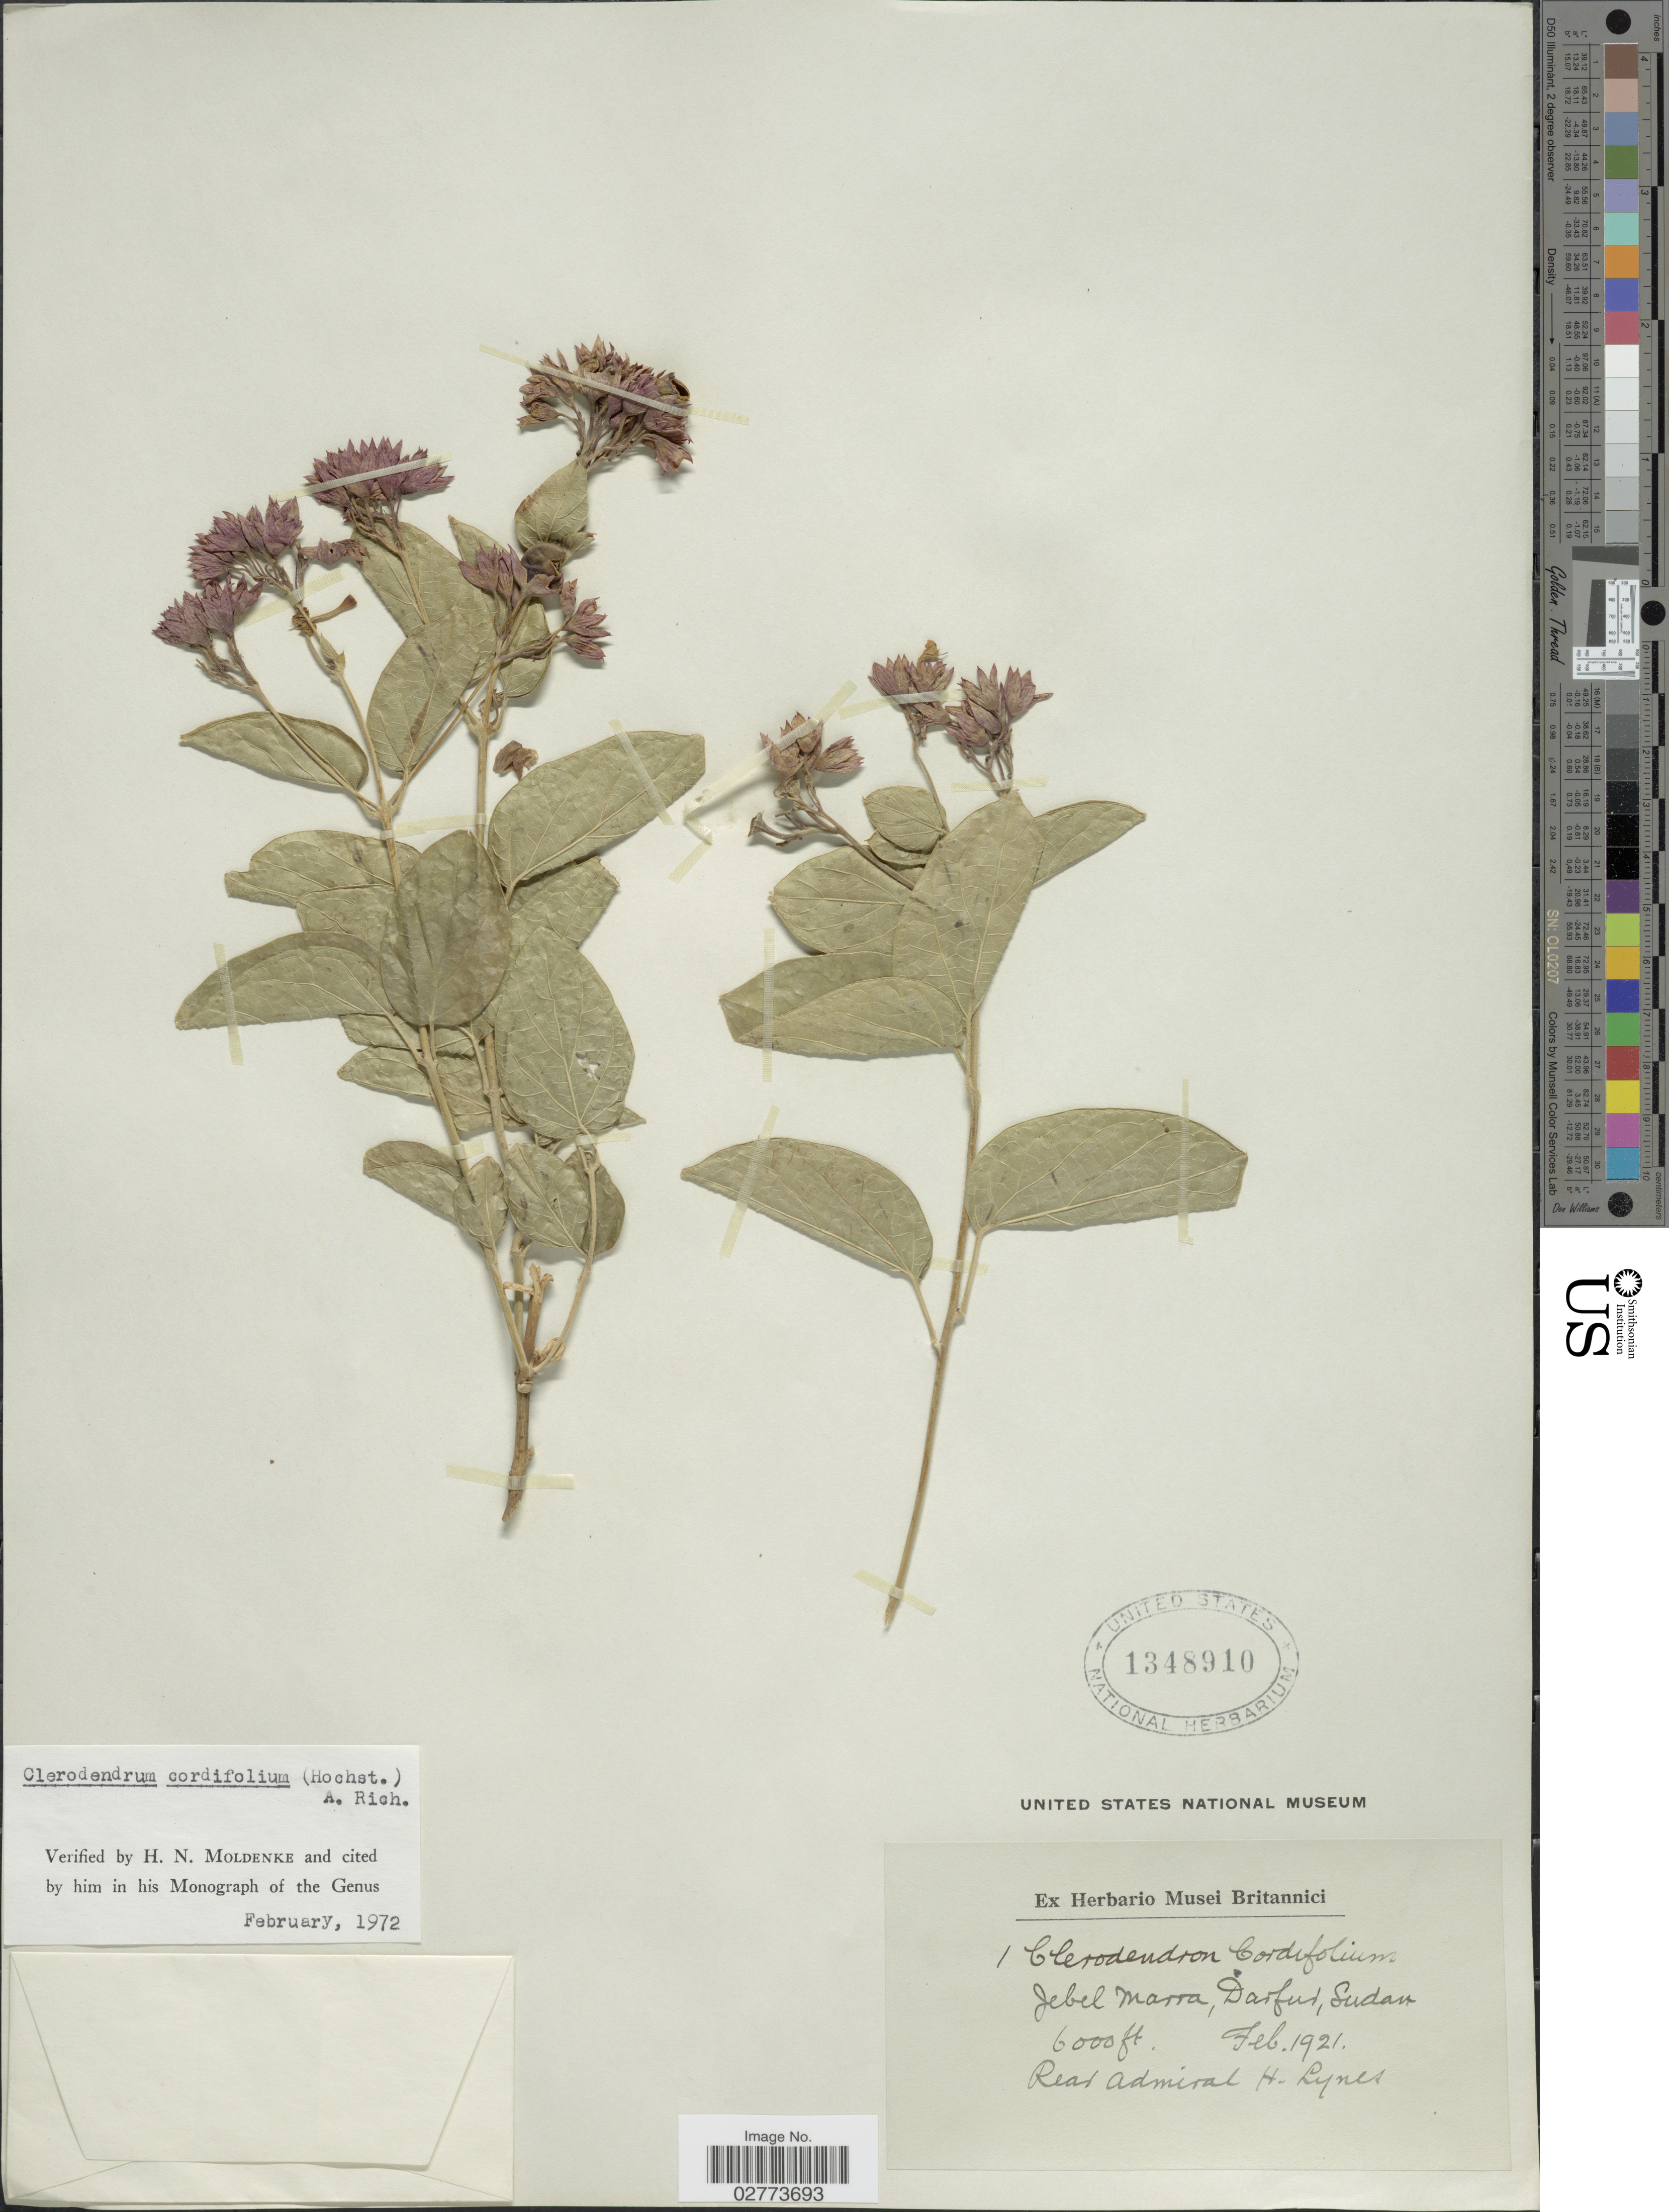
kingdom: Plantae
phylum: Tracheophyta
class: Magnoliopsida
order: Lamiales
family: Lamiaceae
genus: Clerodendrum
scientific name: Clerodendrum cordifolium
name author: (Hochst.) A. Rich.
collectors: H. Lynes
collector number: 1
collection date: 1921-02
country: Sudan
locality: Jebel Marra, Darfur.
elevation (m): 1829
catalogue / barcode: US 1348910